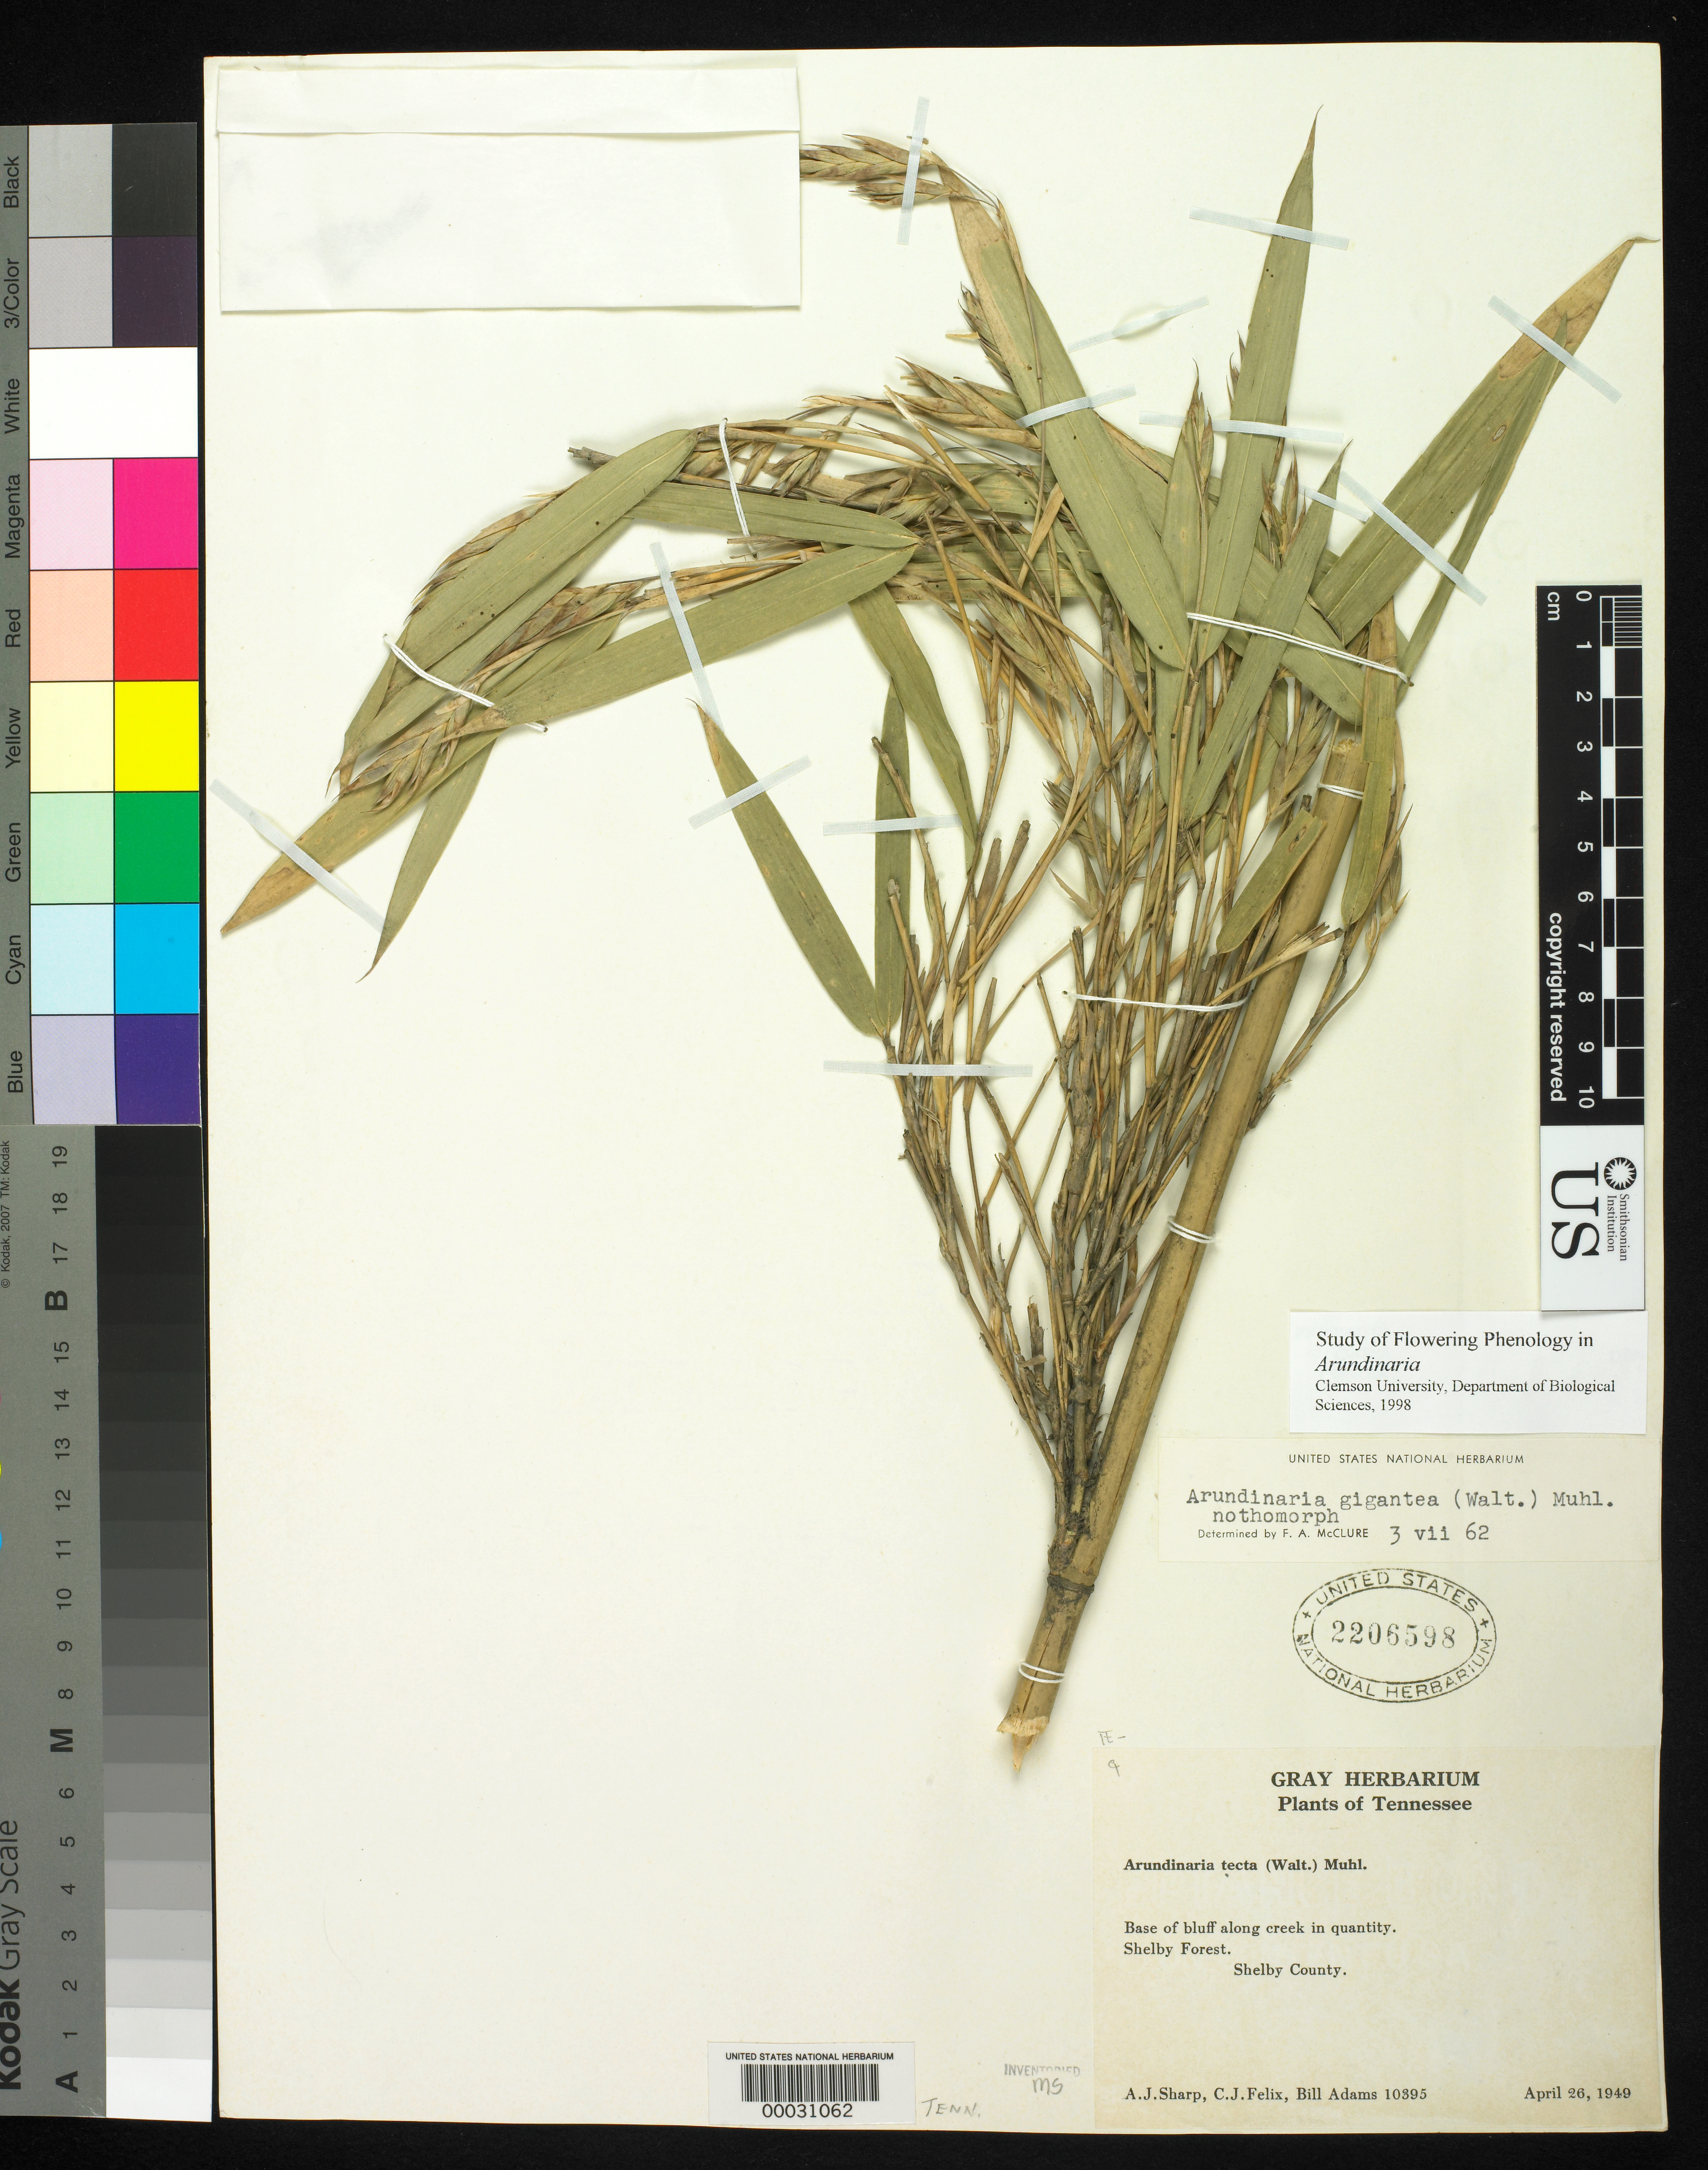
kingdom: Plantae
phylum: Tracheophyta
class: Liliopsida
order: Poales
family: Poaceae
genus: Arundinaria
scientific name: Arundinaria gigantea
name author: (Walter) Muhl.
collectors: A. J. Sharp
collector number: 10395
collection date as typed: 26 Apr 1949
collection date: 1949-04-26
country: United States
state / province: Tennessee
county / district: Shelby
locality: Shelby forest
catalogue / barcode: US 2206598